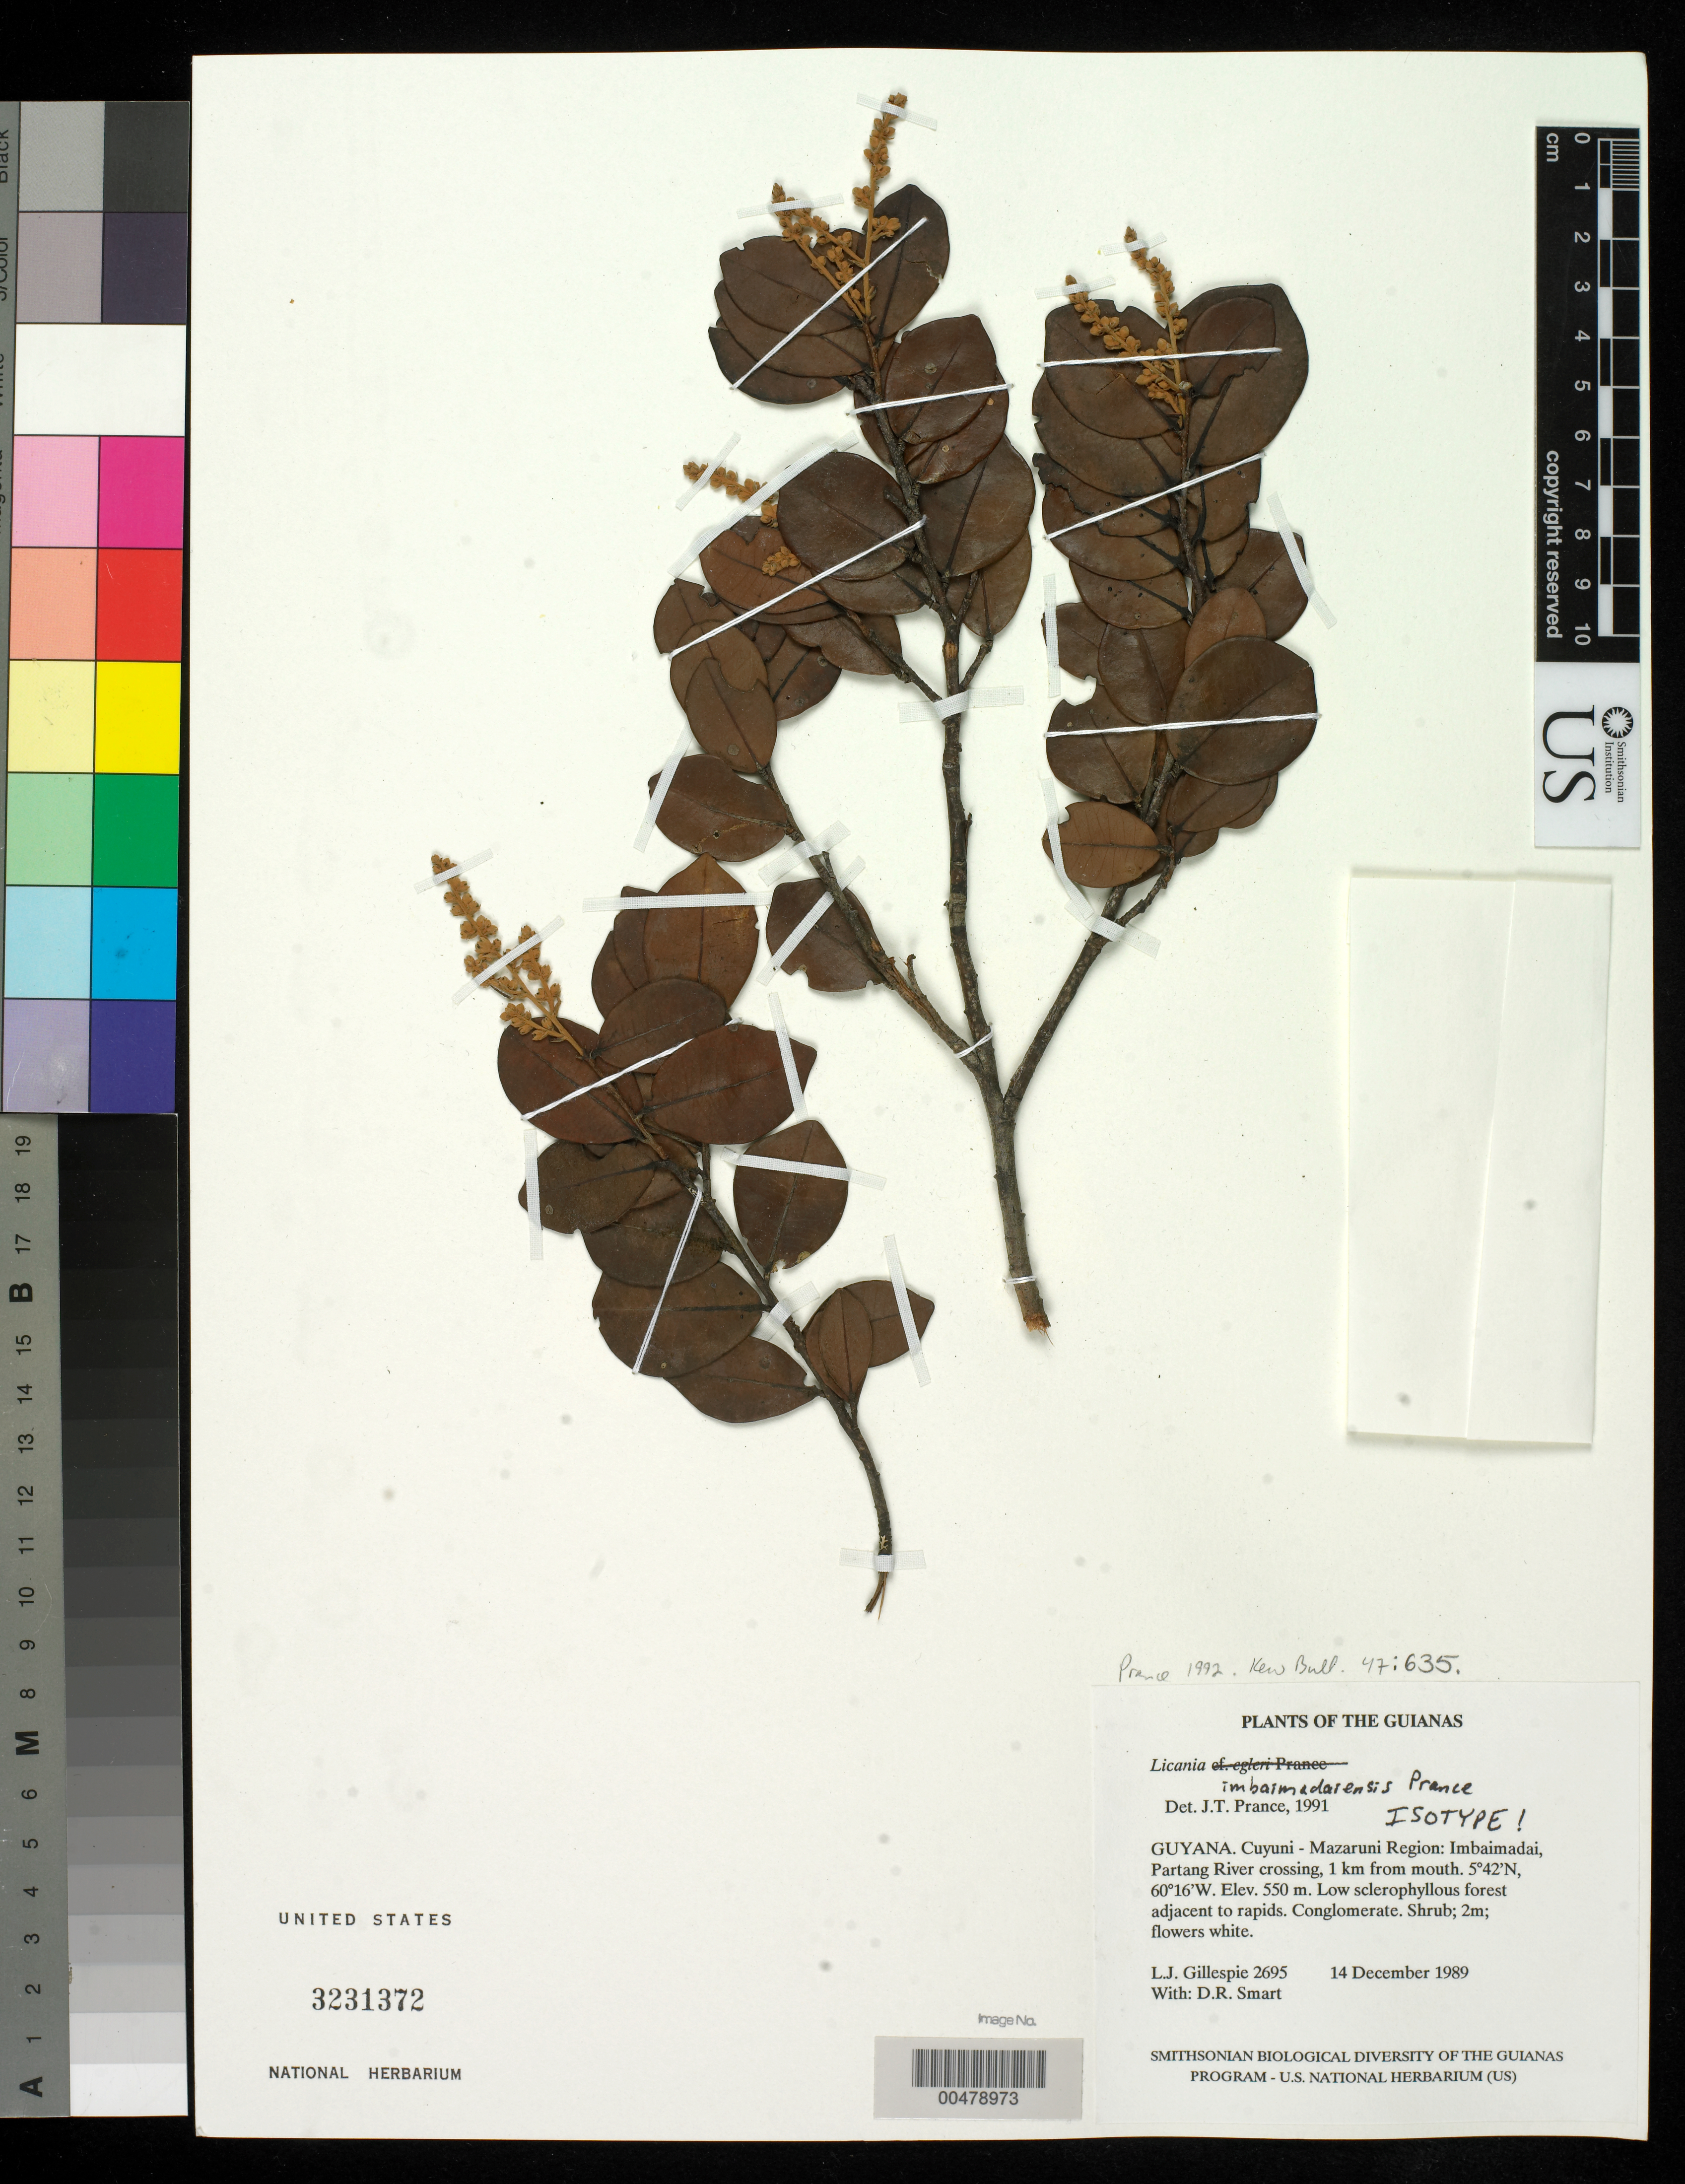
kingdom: Plantae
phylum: Tracheophyta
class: Magnoliopsida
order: Malpighiales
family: Chrysobalanaceae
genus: Licania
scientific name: Licania imbaimadaiensis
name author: Prance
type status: Isotype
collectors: L. J. Gillespie & D. R. Smart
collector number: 2695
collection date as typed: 14 Dec 1989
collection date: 1989-12-14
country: Guyana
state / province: Cuyuni-Mazaruni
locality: Imbaimadai, Partang rivercrossing, 1 km from mouth.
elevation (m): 550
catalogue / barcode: US 3231372